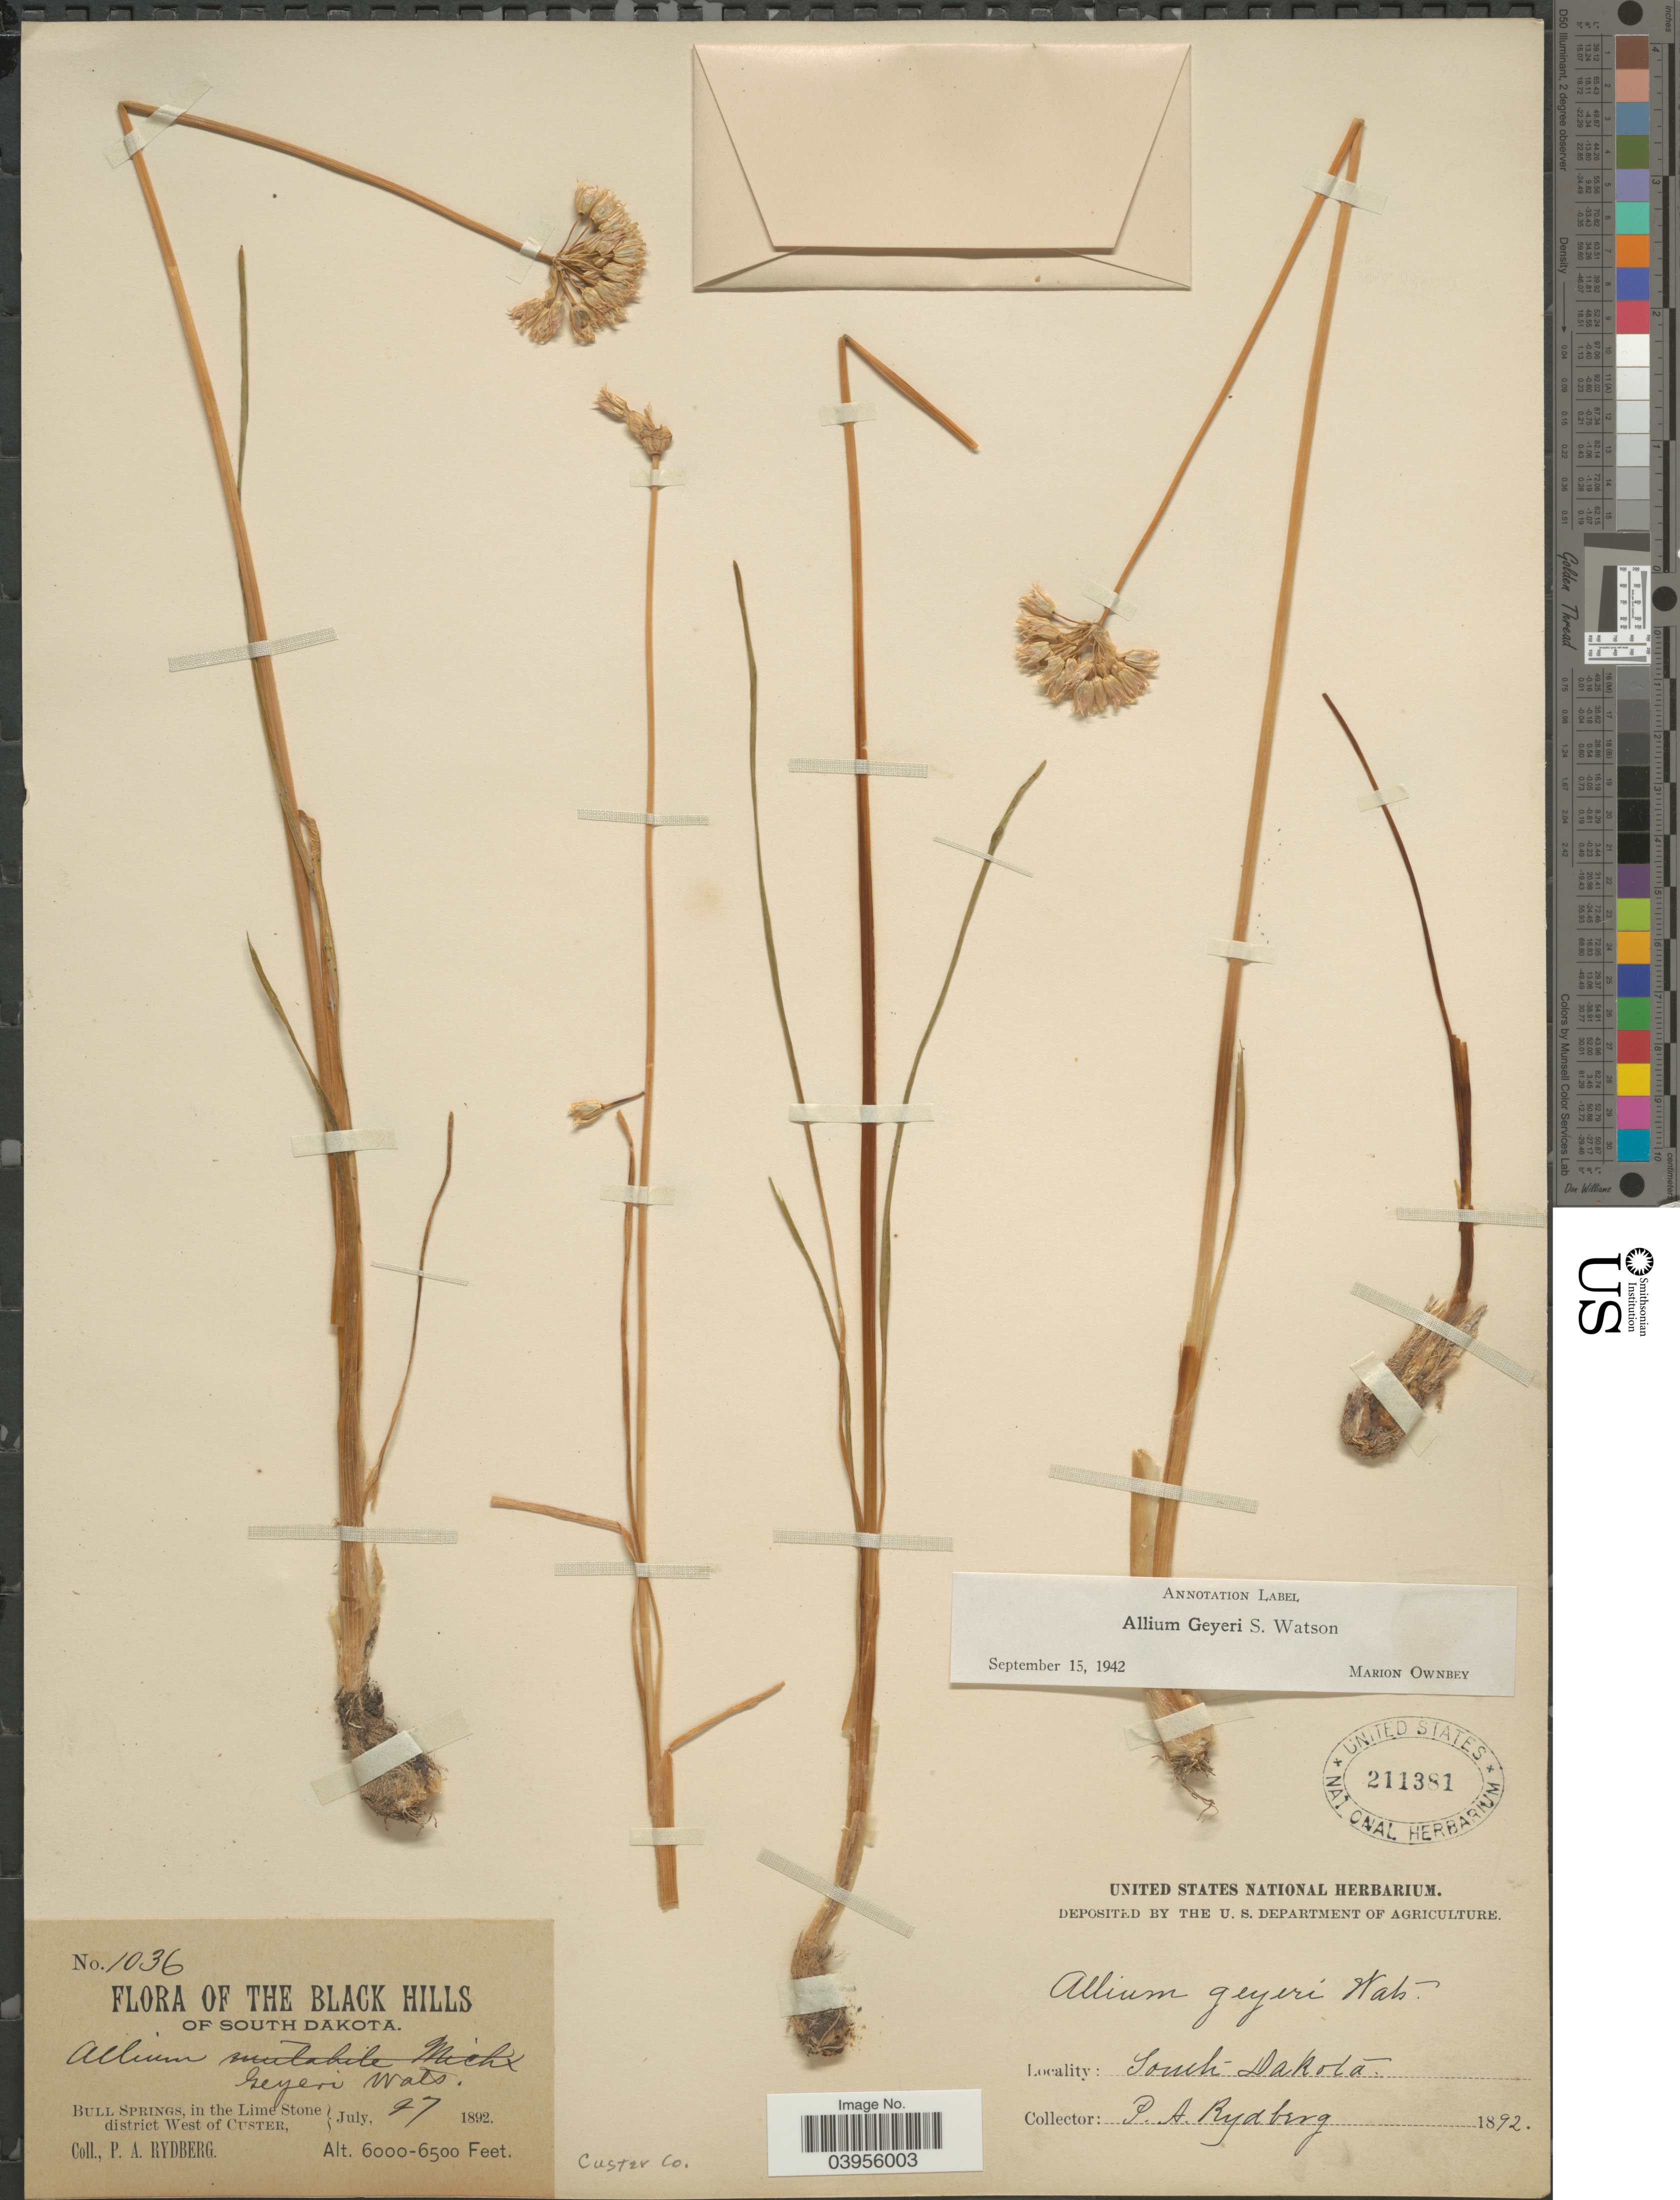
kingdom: Plantae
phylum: Tracheophyta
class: Liliopsida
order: Asparagales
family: Amaryllidaceae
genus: Allium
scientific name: Allium geyeri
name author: S. Watson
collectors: P. A. Rydberg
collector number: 1036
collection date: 1892-07-27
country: United States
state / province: South Dakota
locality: The Black Hills of South Dakota. Bull Springs, in the Lime Stone district West of Custer.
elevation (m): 1829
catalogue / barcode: US 211381